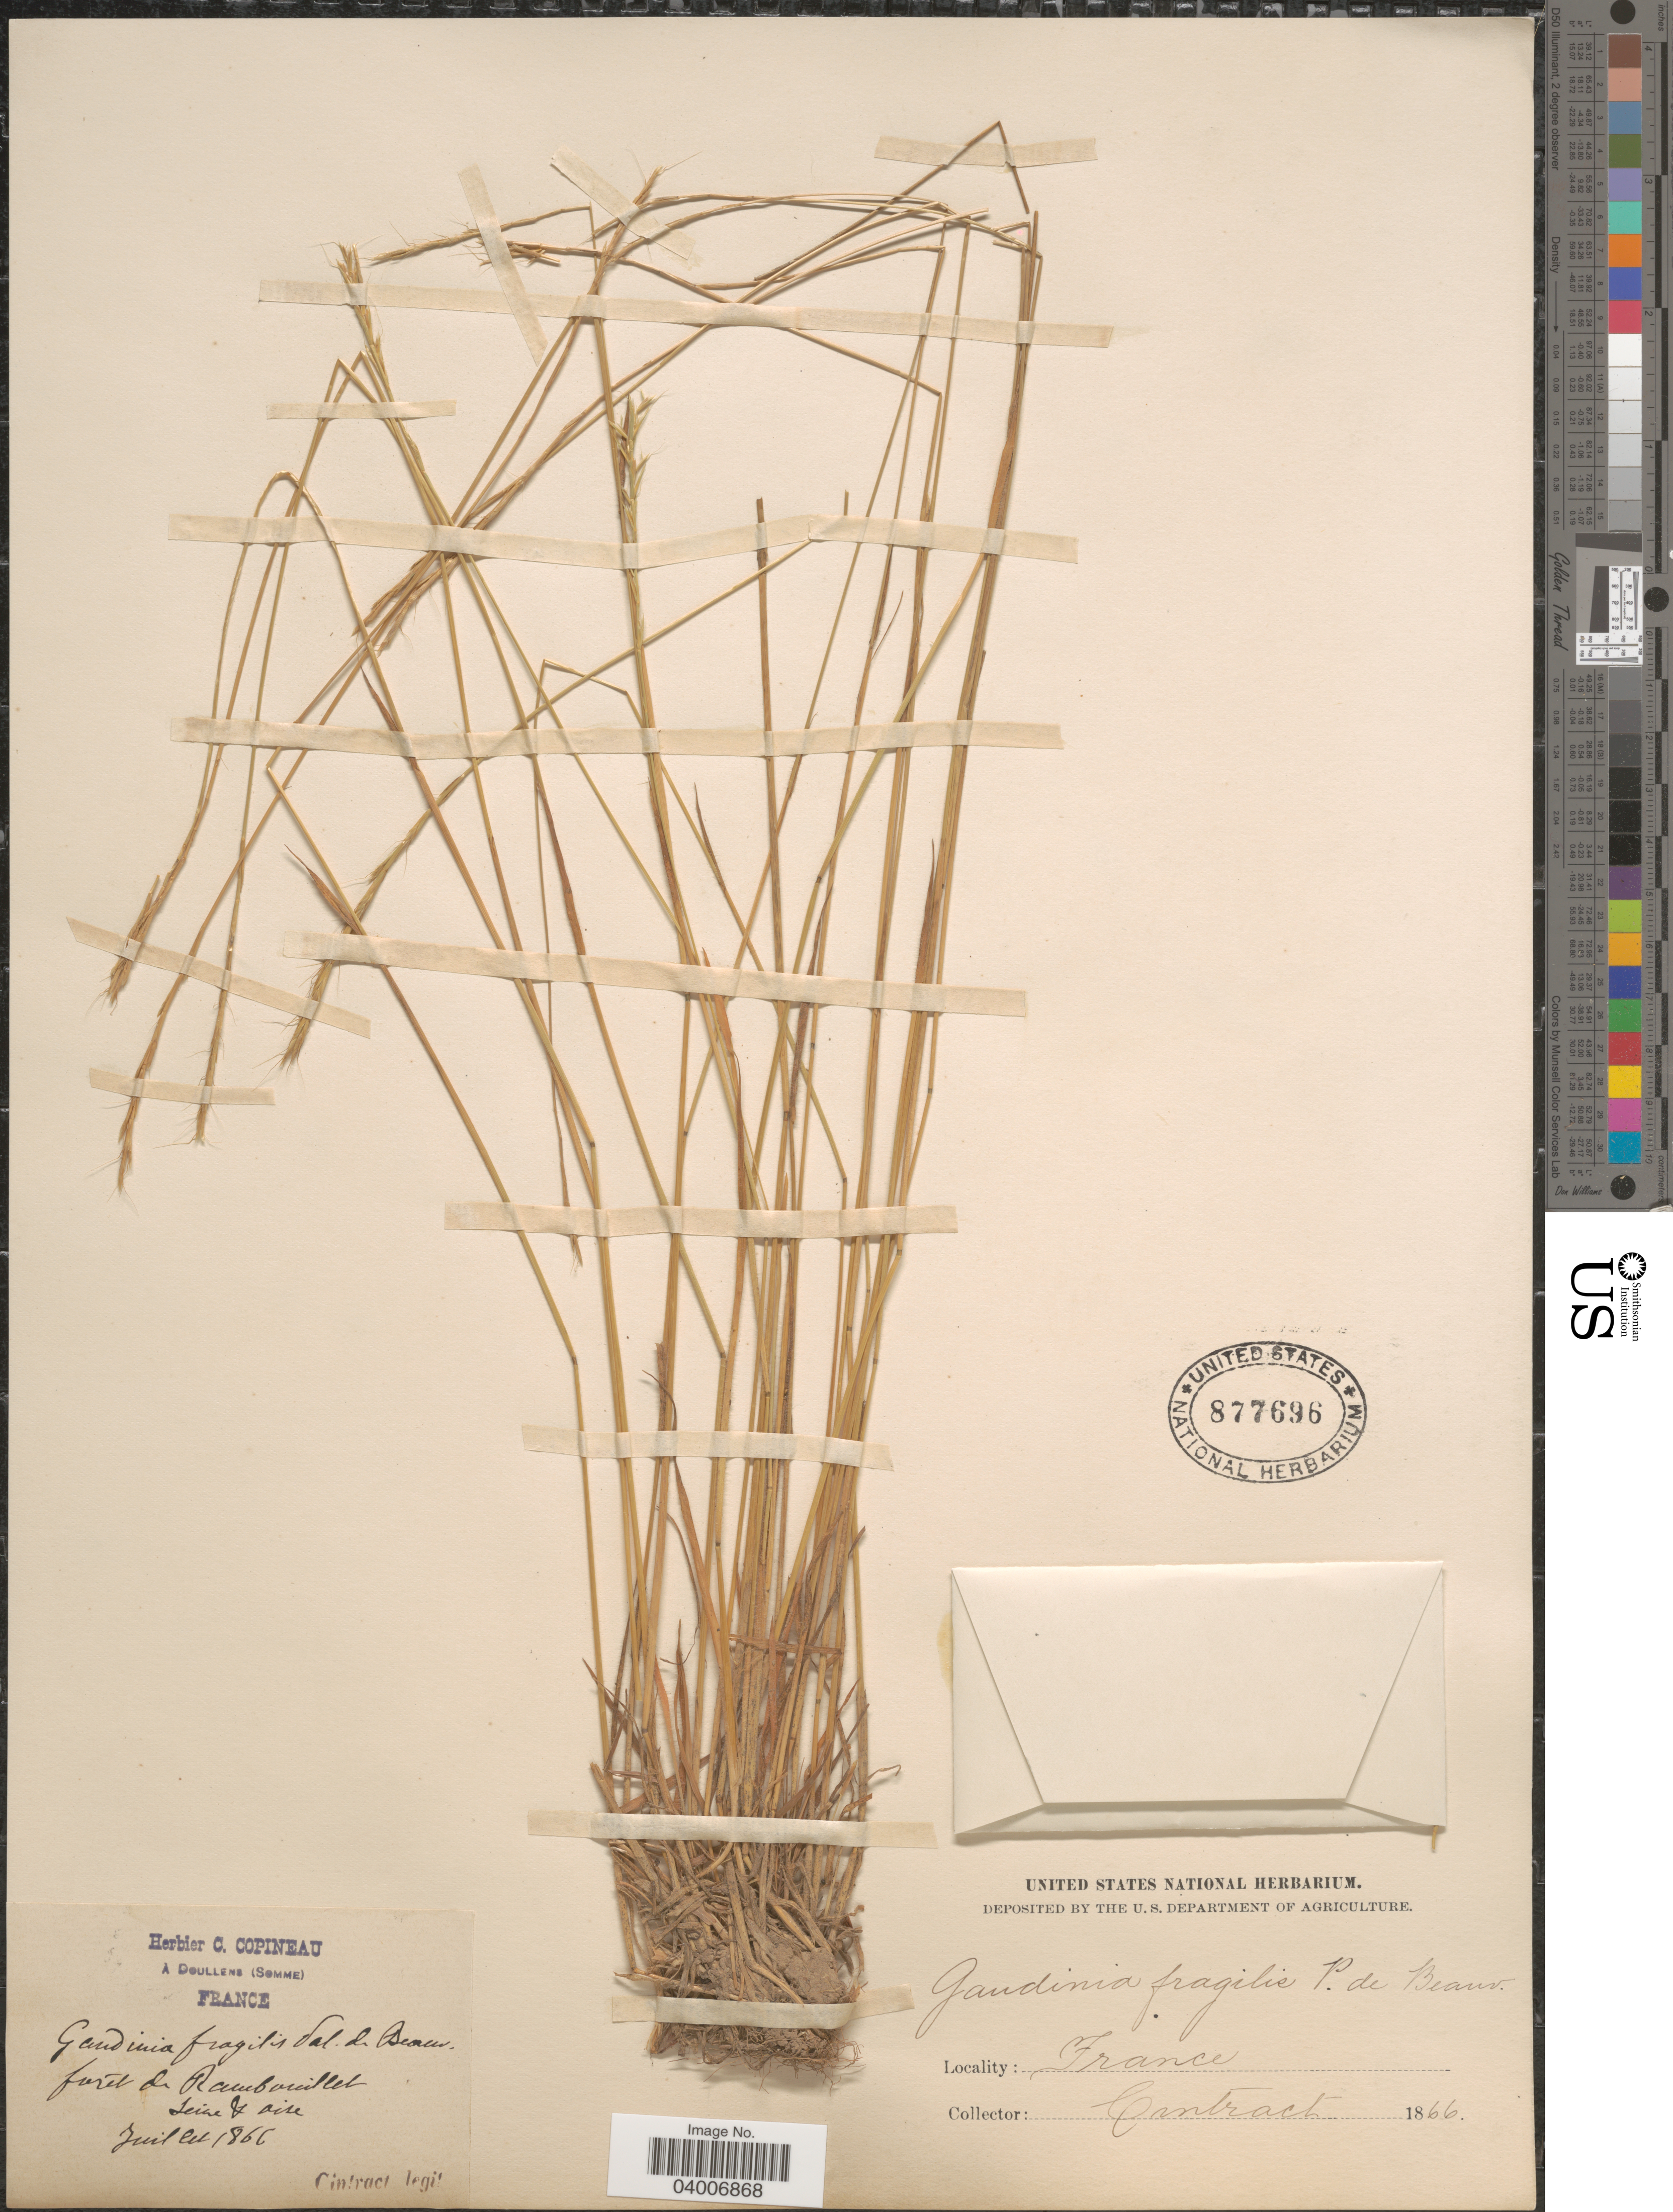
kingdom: Plantae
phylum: Tracheophyta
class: Liliopsida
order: Poales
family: Poaceae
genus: Gaudinia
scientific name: Gaudinia fragilis var. fragilis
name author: (L.) P. Beauv.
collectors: Cintract, --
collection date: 1866-07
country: France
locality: Foret de Rambouillet Seine & Oise.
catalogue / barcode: US 877696